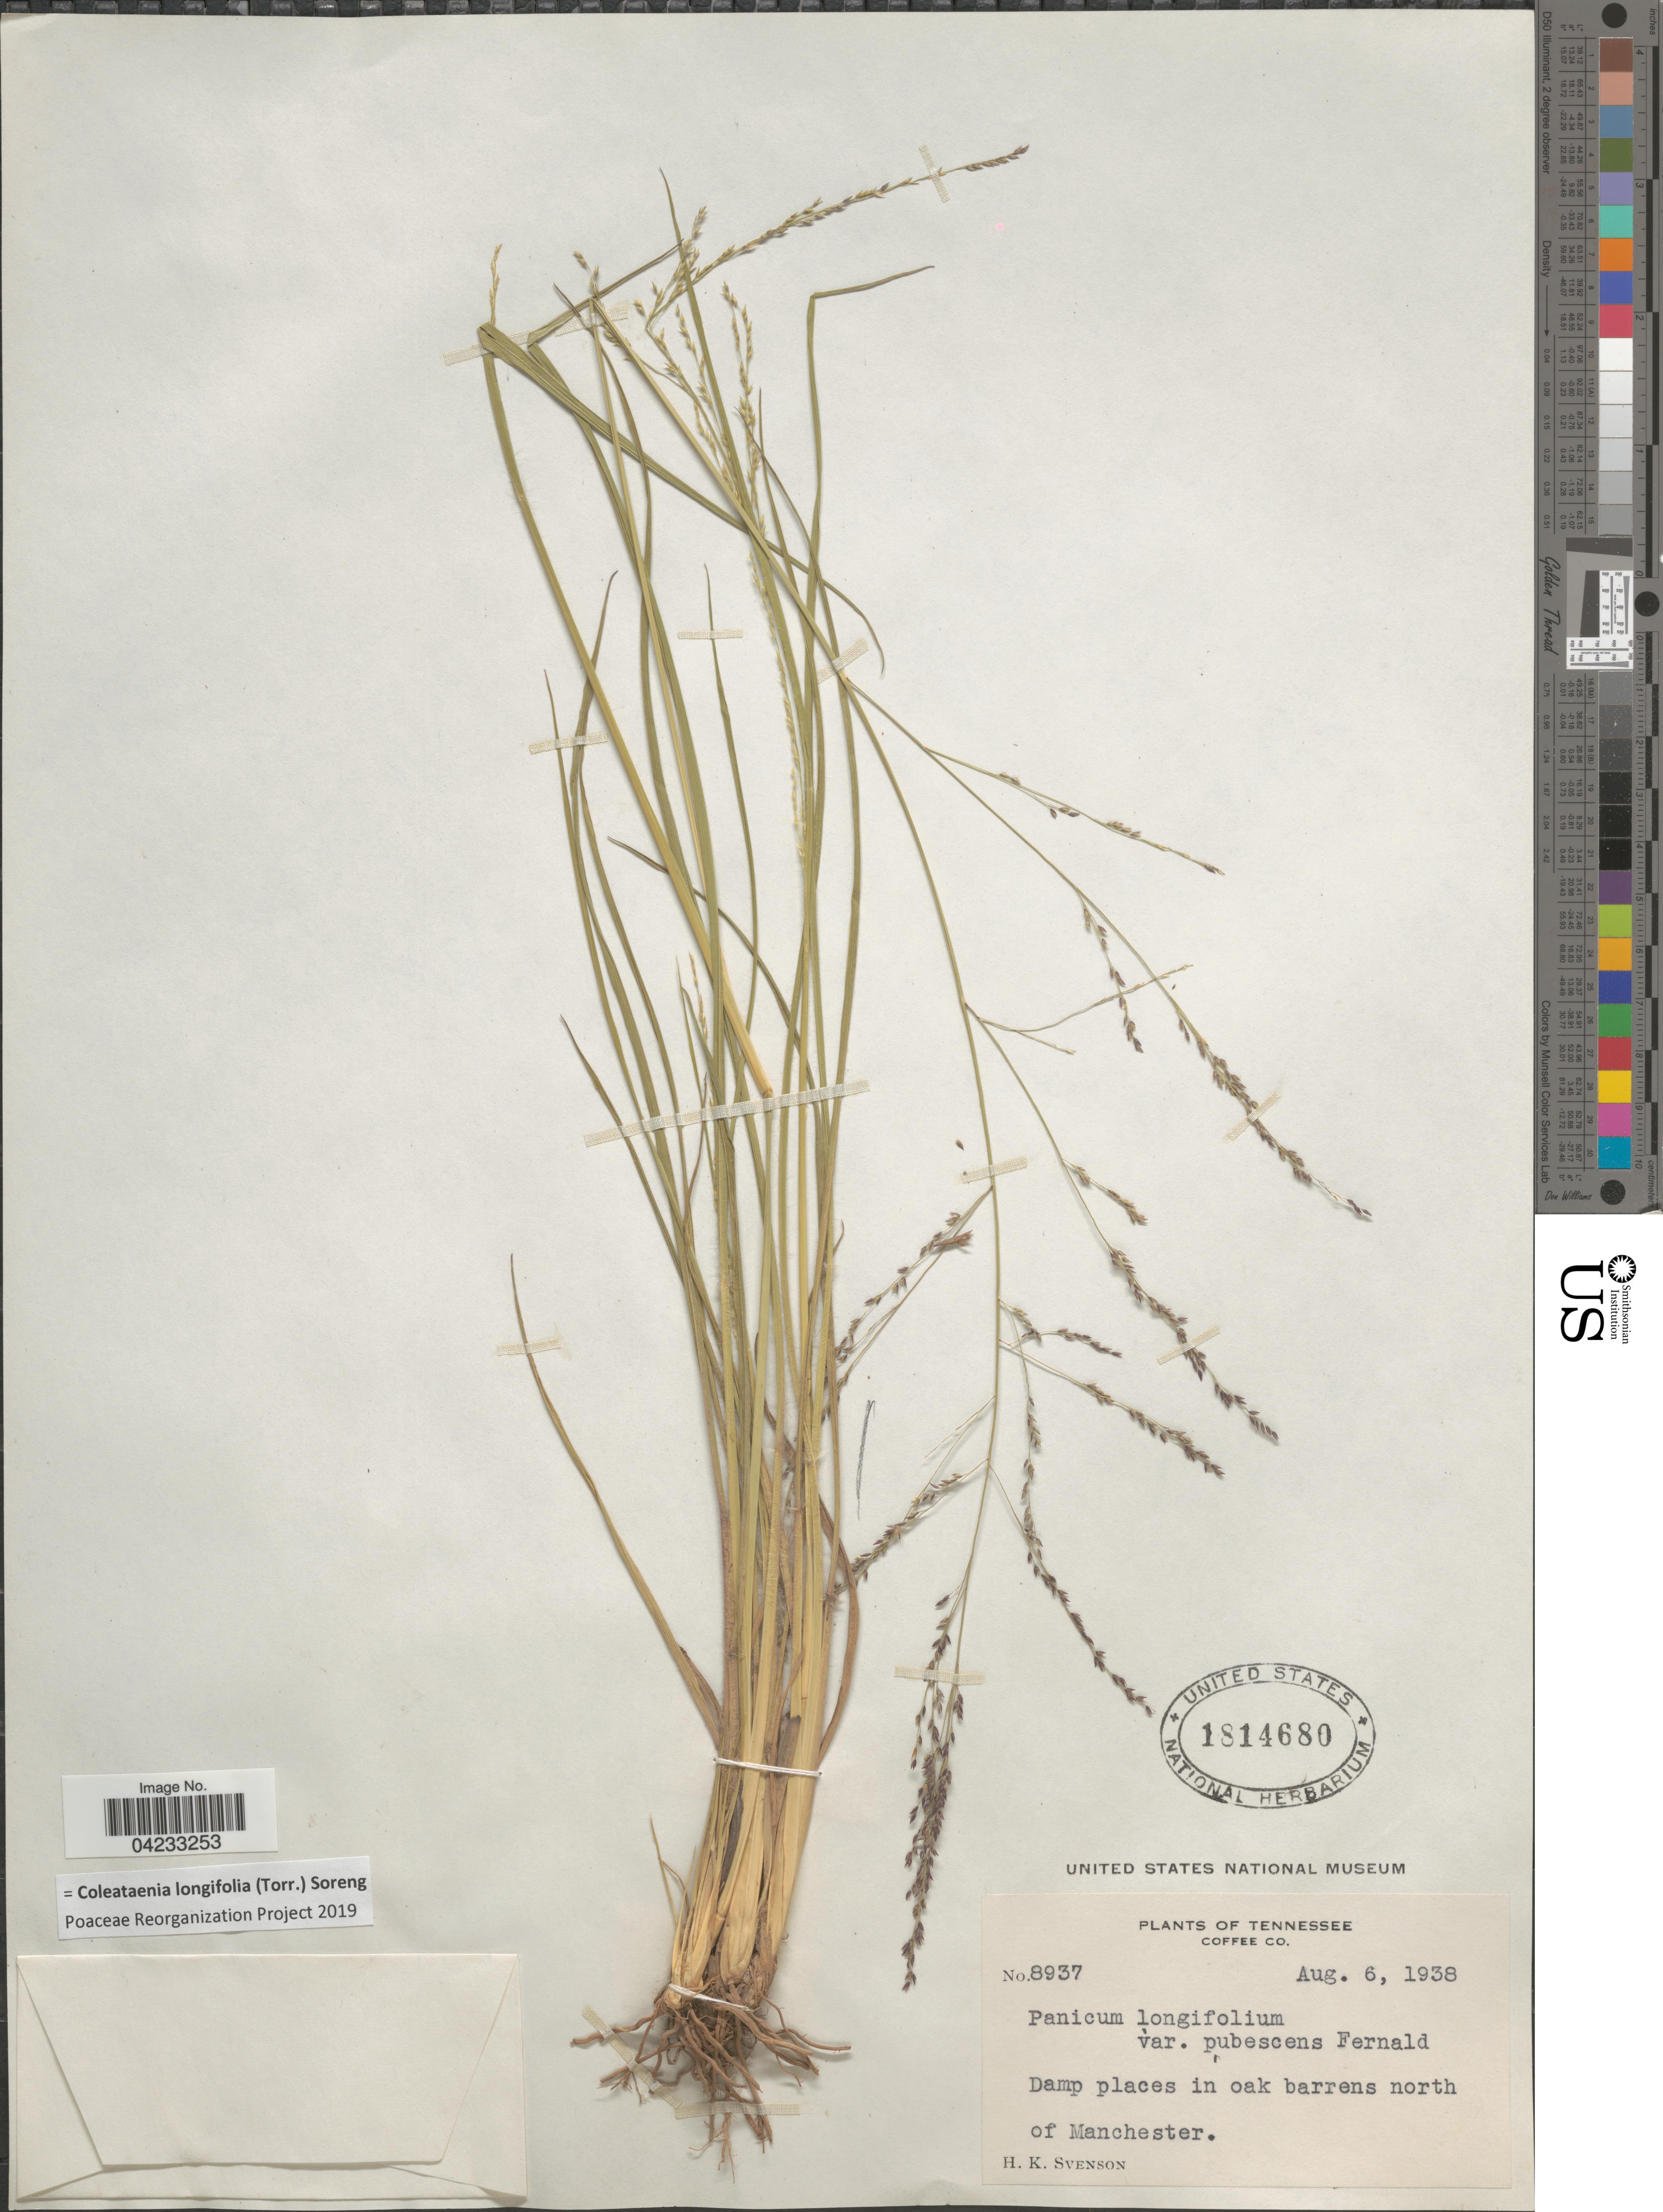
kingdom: Plantae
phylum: Tracheophyta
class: Liliopsida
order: Poales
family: Poaceae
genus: Coleataenia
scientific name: Coleataenia longifolia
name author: (Torr.) Soreng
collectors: H. K. Svenson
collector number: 8937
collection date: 1938-08-06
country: United States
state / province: Tennessee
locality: Coffee Co. Damp places in oak barrens north of Manchester.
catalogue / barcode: US 1814680